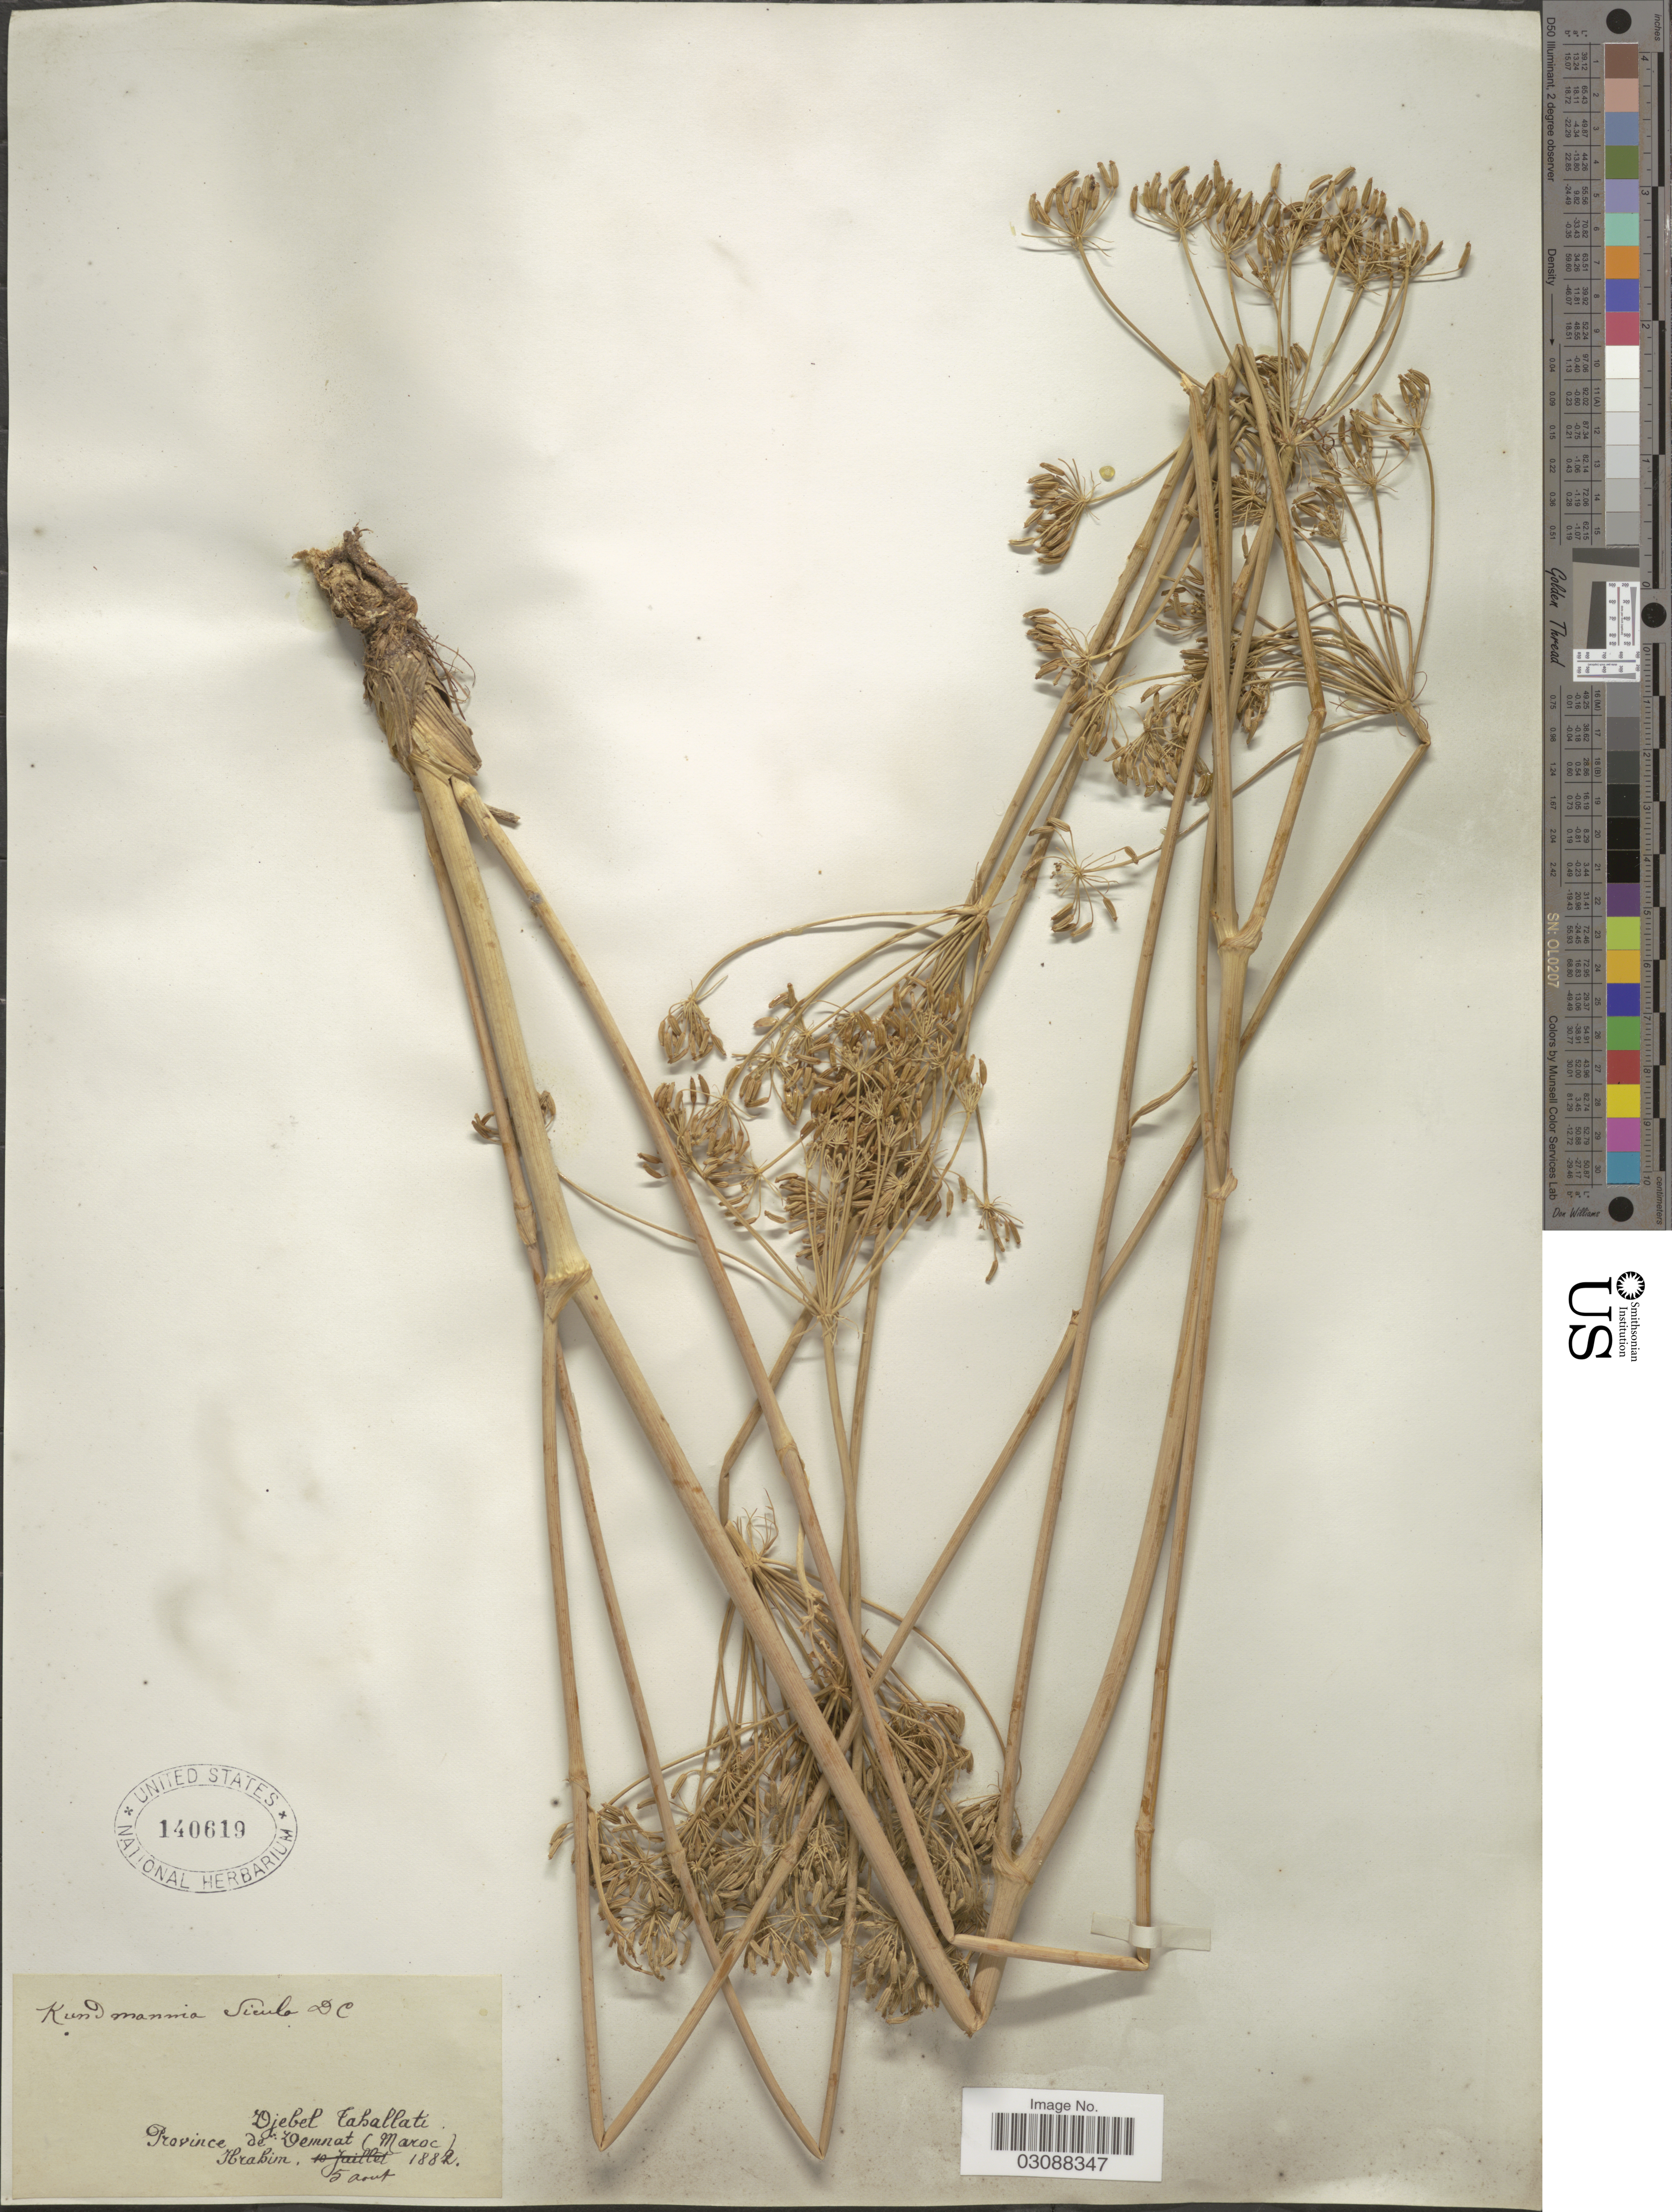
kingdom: Plantae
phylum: Tracheophyta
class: Magnoliopsida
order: Apiales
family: Apiaceae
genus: Kundmannia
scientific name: Kundmannia sicula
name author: (L.) DC.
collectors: -. Ibrahim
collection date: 1882-08-05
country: Morocco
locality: Djebel Tahallati. Province de Demnat (Maroc).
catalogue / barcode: US 140619